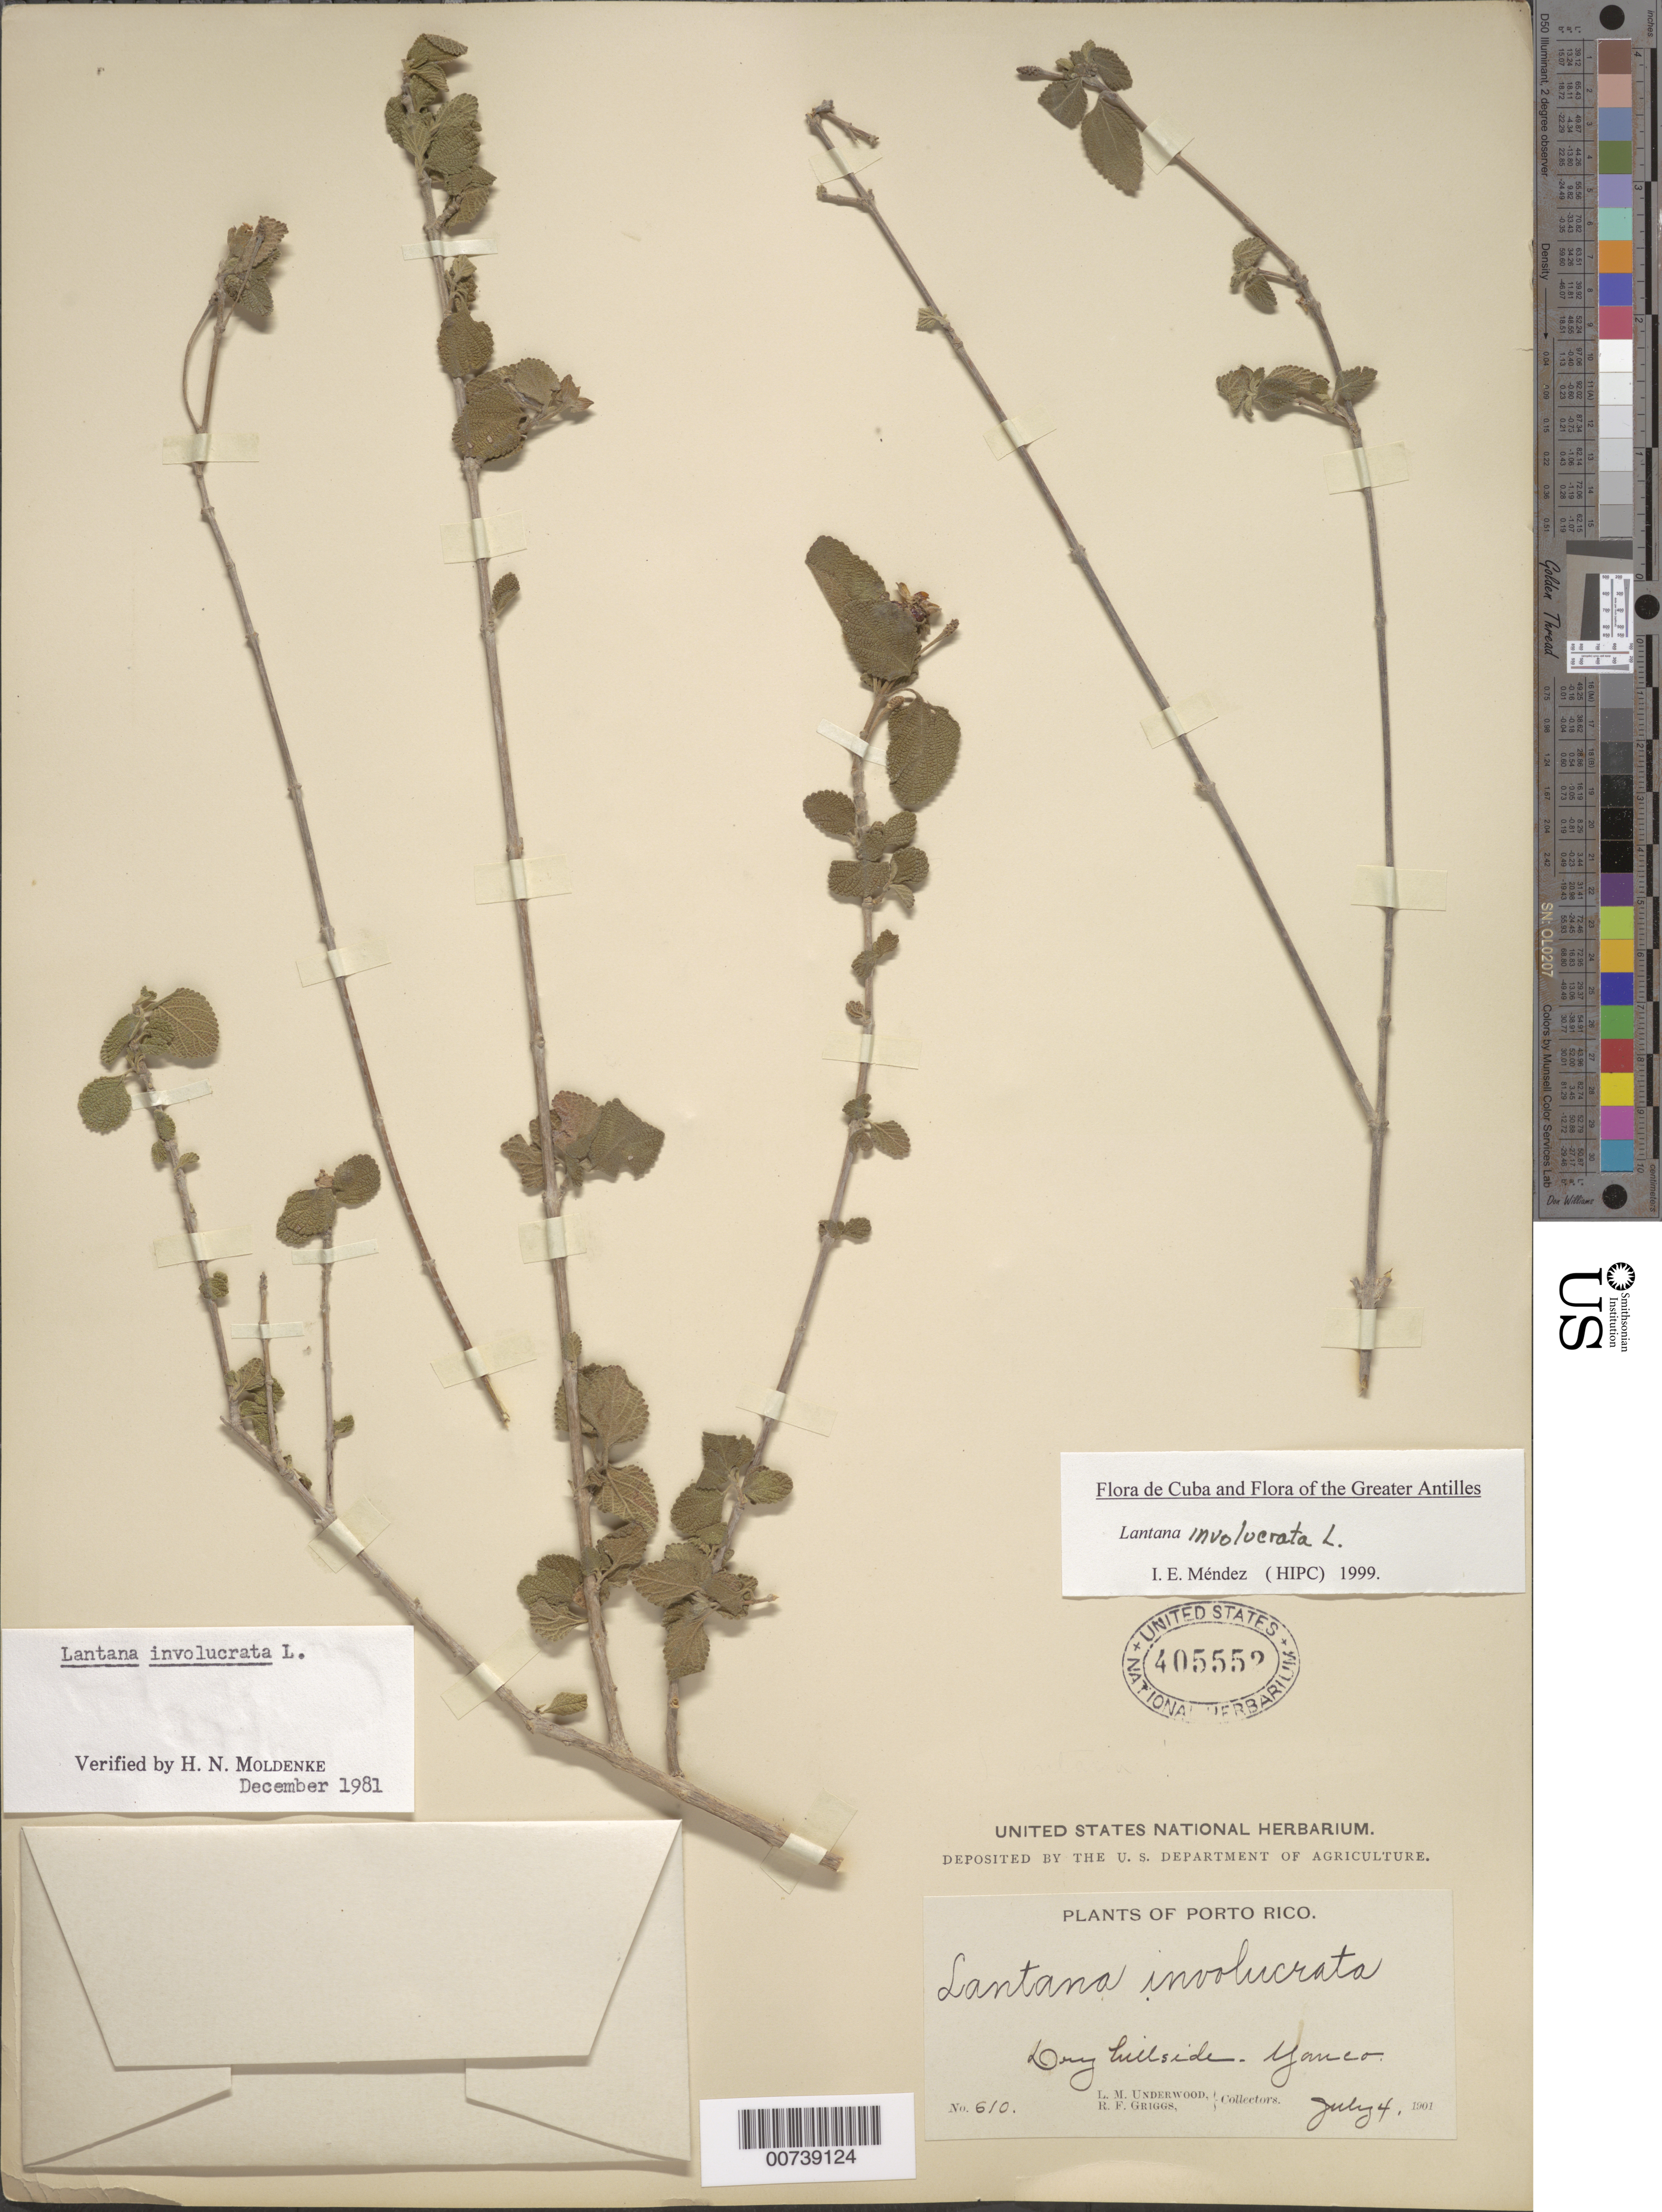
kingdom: Plantae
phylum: Tracheophyta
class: Magnoliopsida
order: Lamiales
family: Verbenaceae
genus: Lantana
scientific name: Lantana involucrata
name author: L.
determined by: Méndez, Isidro E., (HIPC)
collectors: L. M. Underwood & R. F. Griggs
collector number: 610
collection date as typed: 04 Jul 1901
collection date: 1901-07-04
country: Puerto Rico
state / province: Yauco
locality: Yauco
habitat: Dry hillside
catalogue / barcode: US 405552